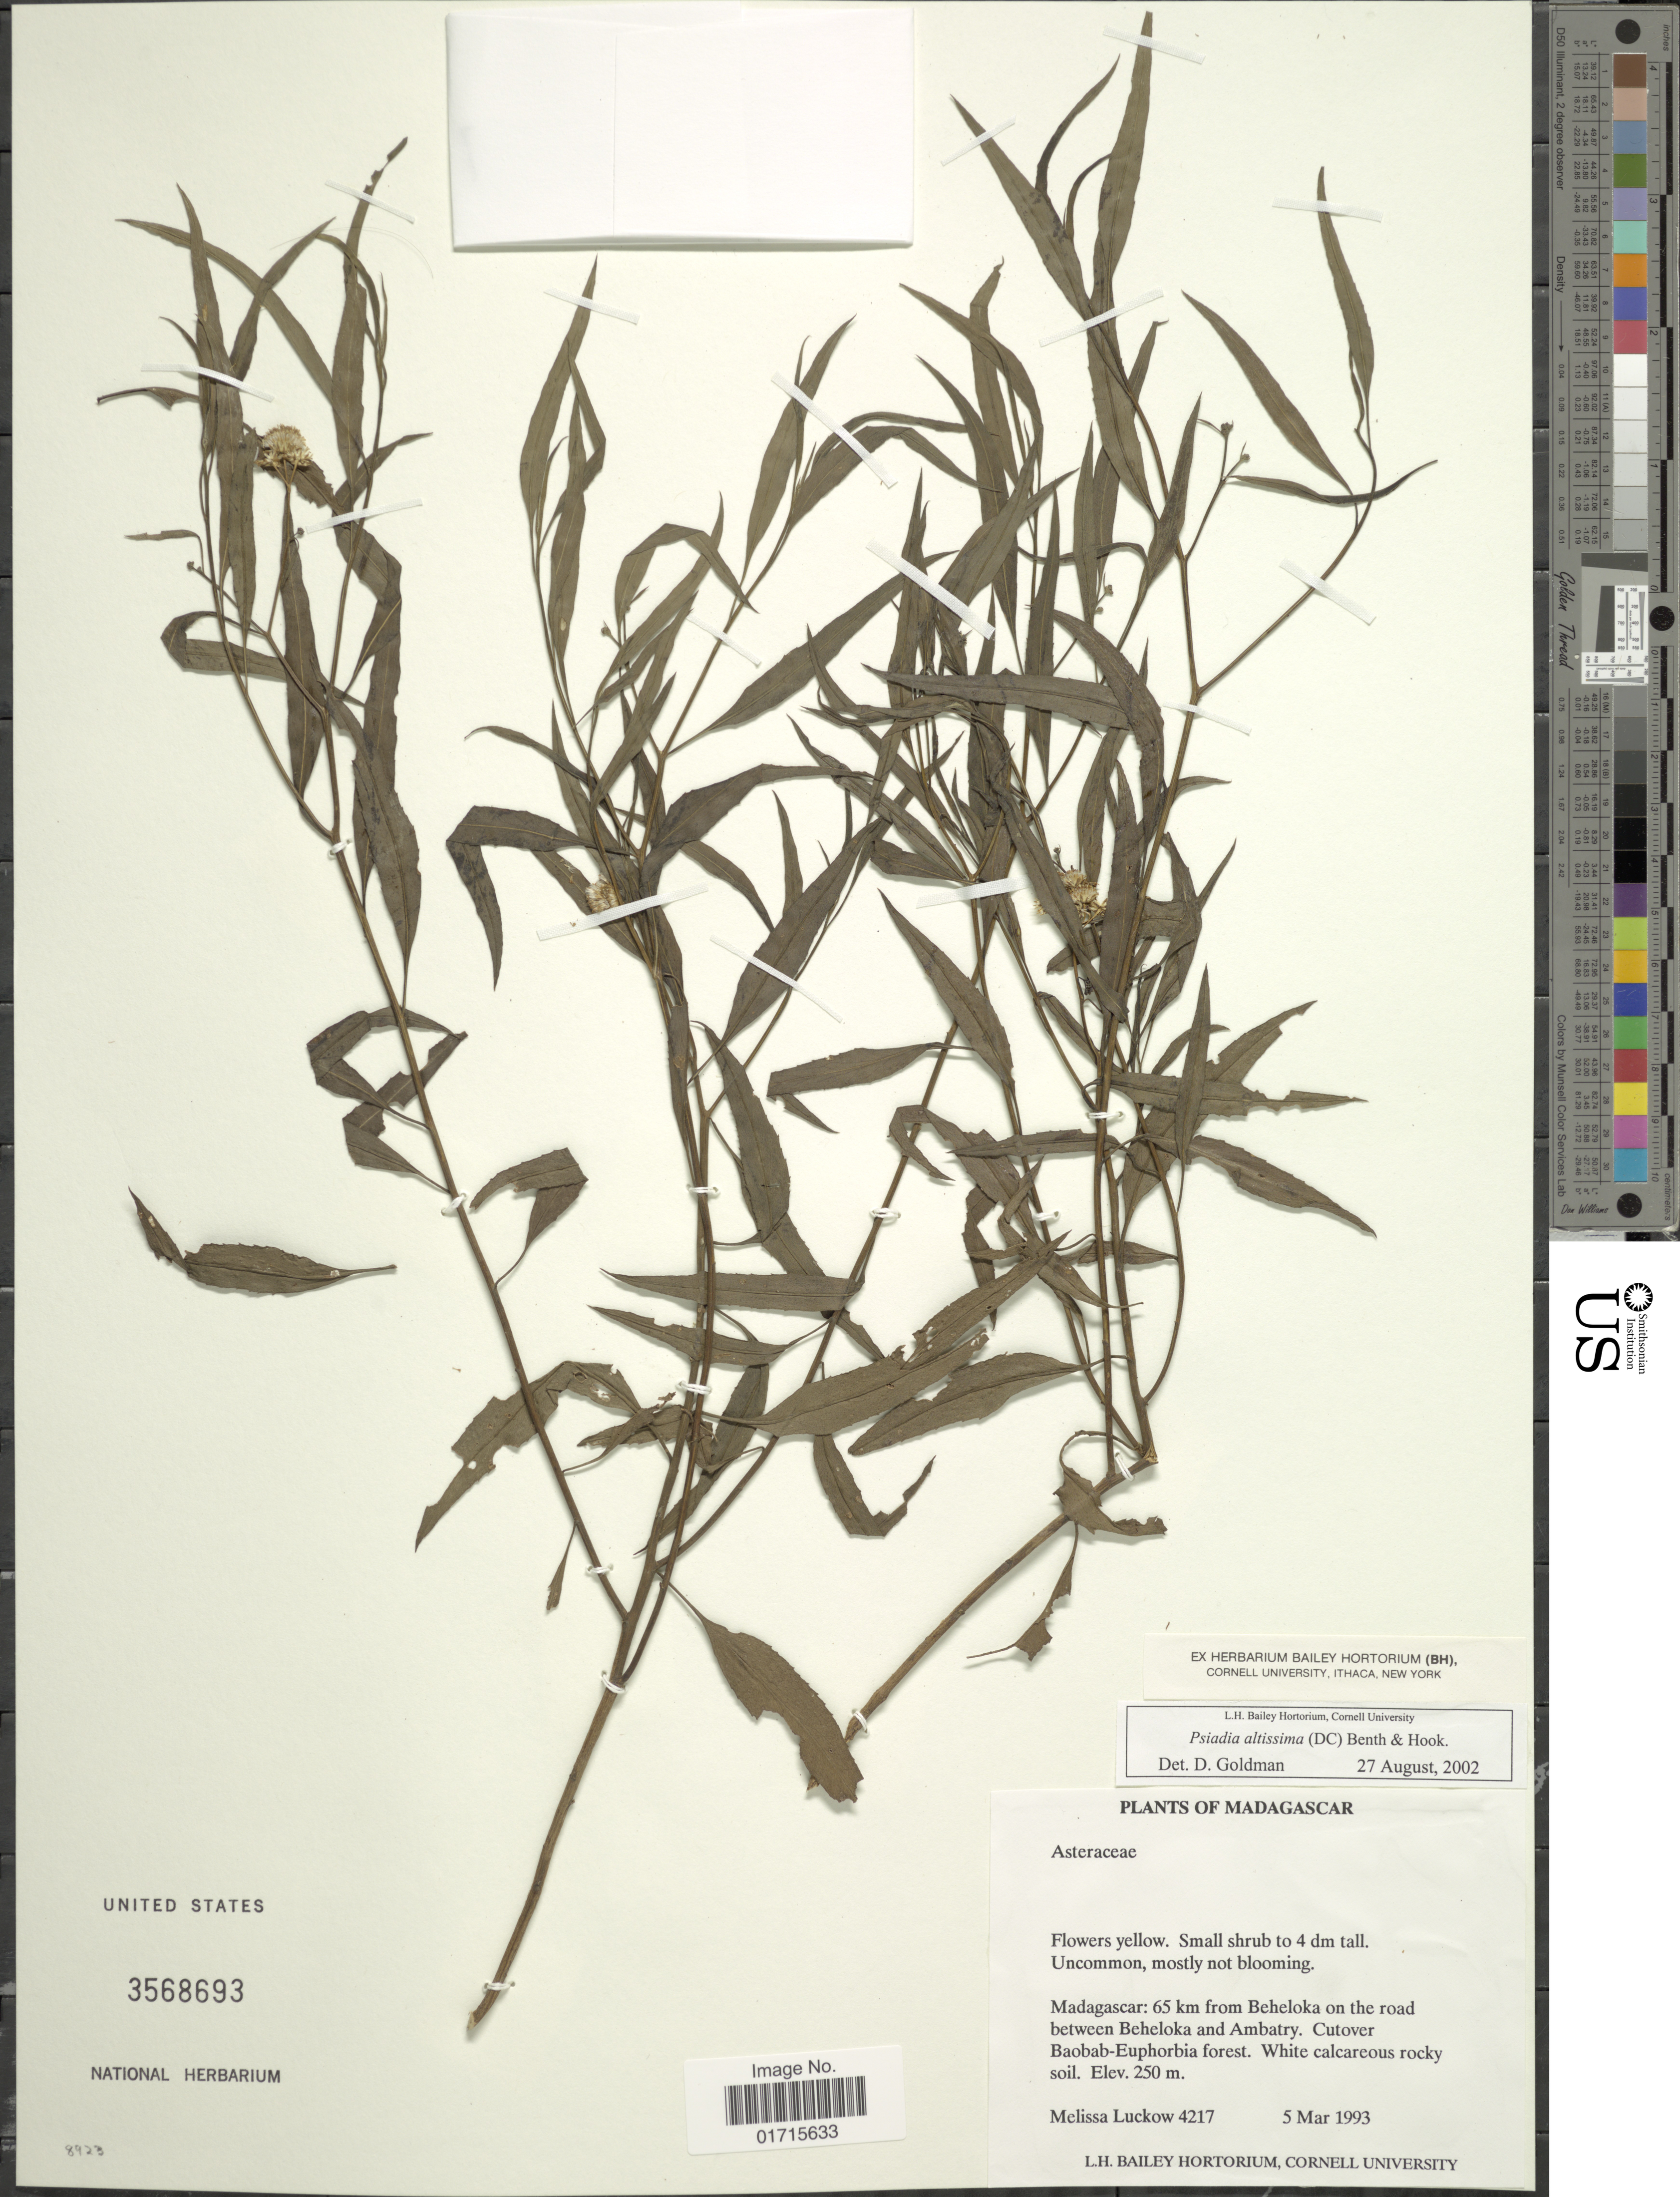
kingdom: Plantae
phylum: Tracheophyta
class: Magnoliopsida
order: Asterales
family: Asteraceae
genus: Psiadia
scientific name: Psiadia altissima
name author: Benth.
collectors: M. A. Luckow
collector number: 4217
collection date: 1993-03-05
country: Madagascar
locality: Madagascar: 65 km from Beheloka on the road between Beheloka and Ambatry. Cutover Baobab-Euphorbia forest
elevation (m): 250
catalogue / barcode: US 3568693